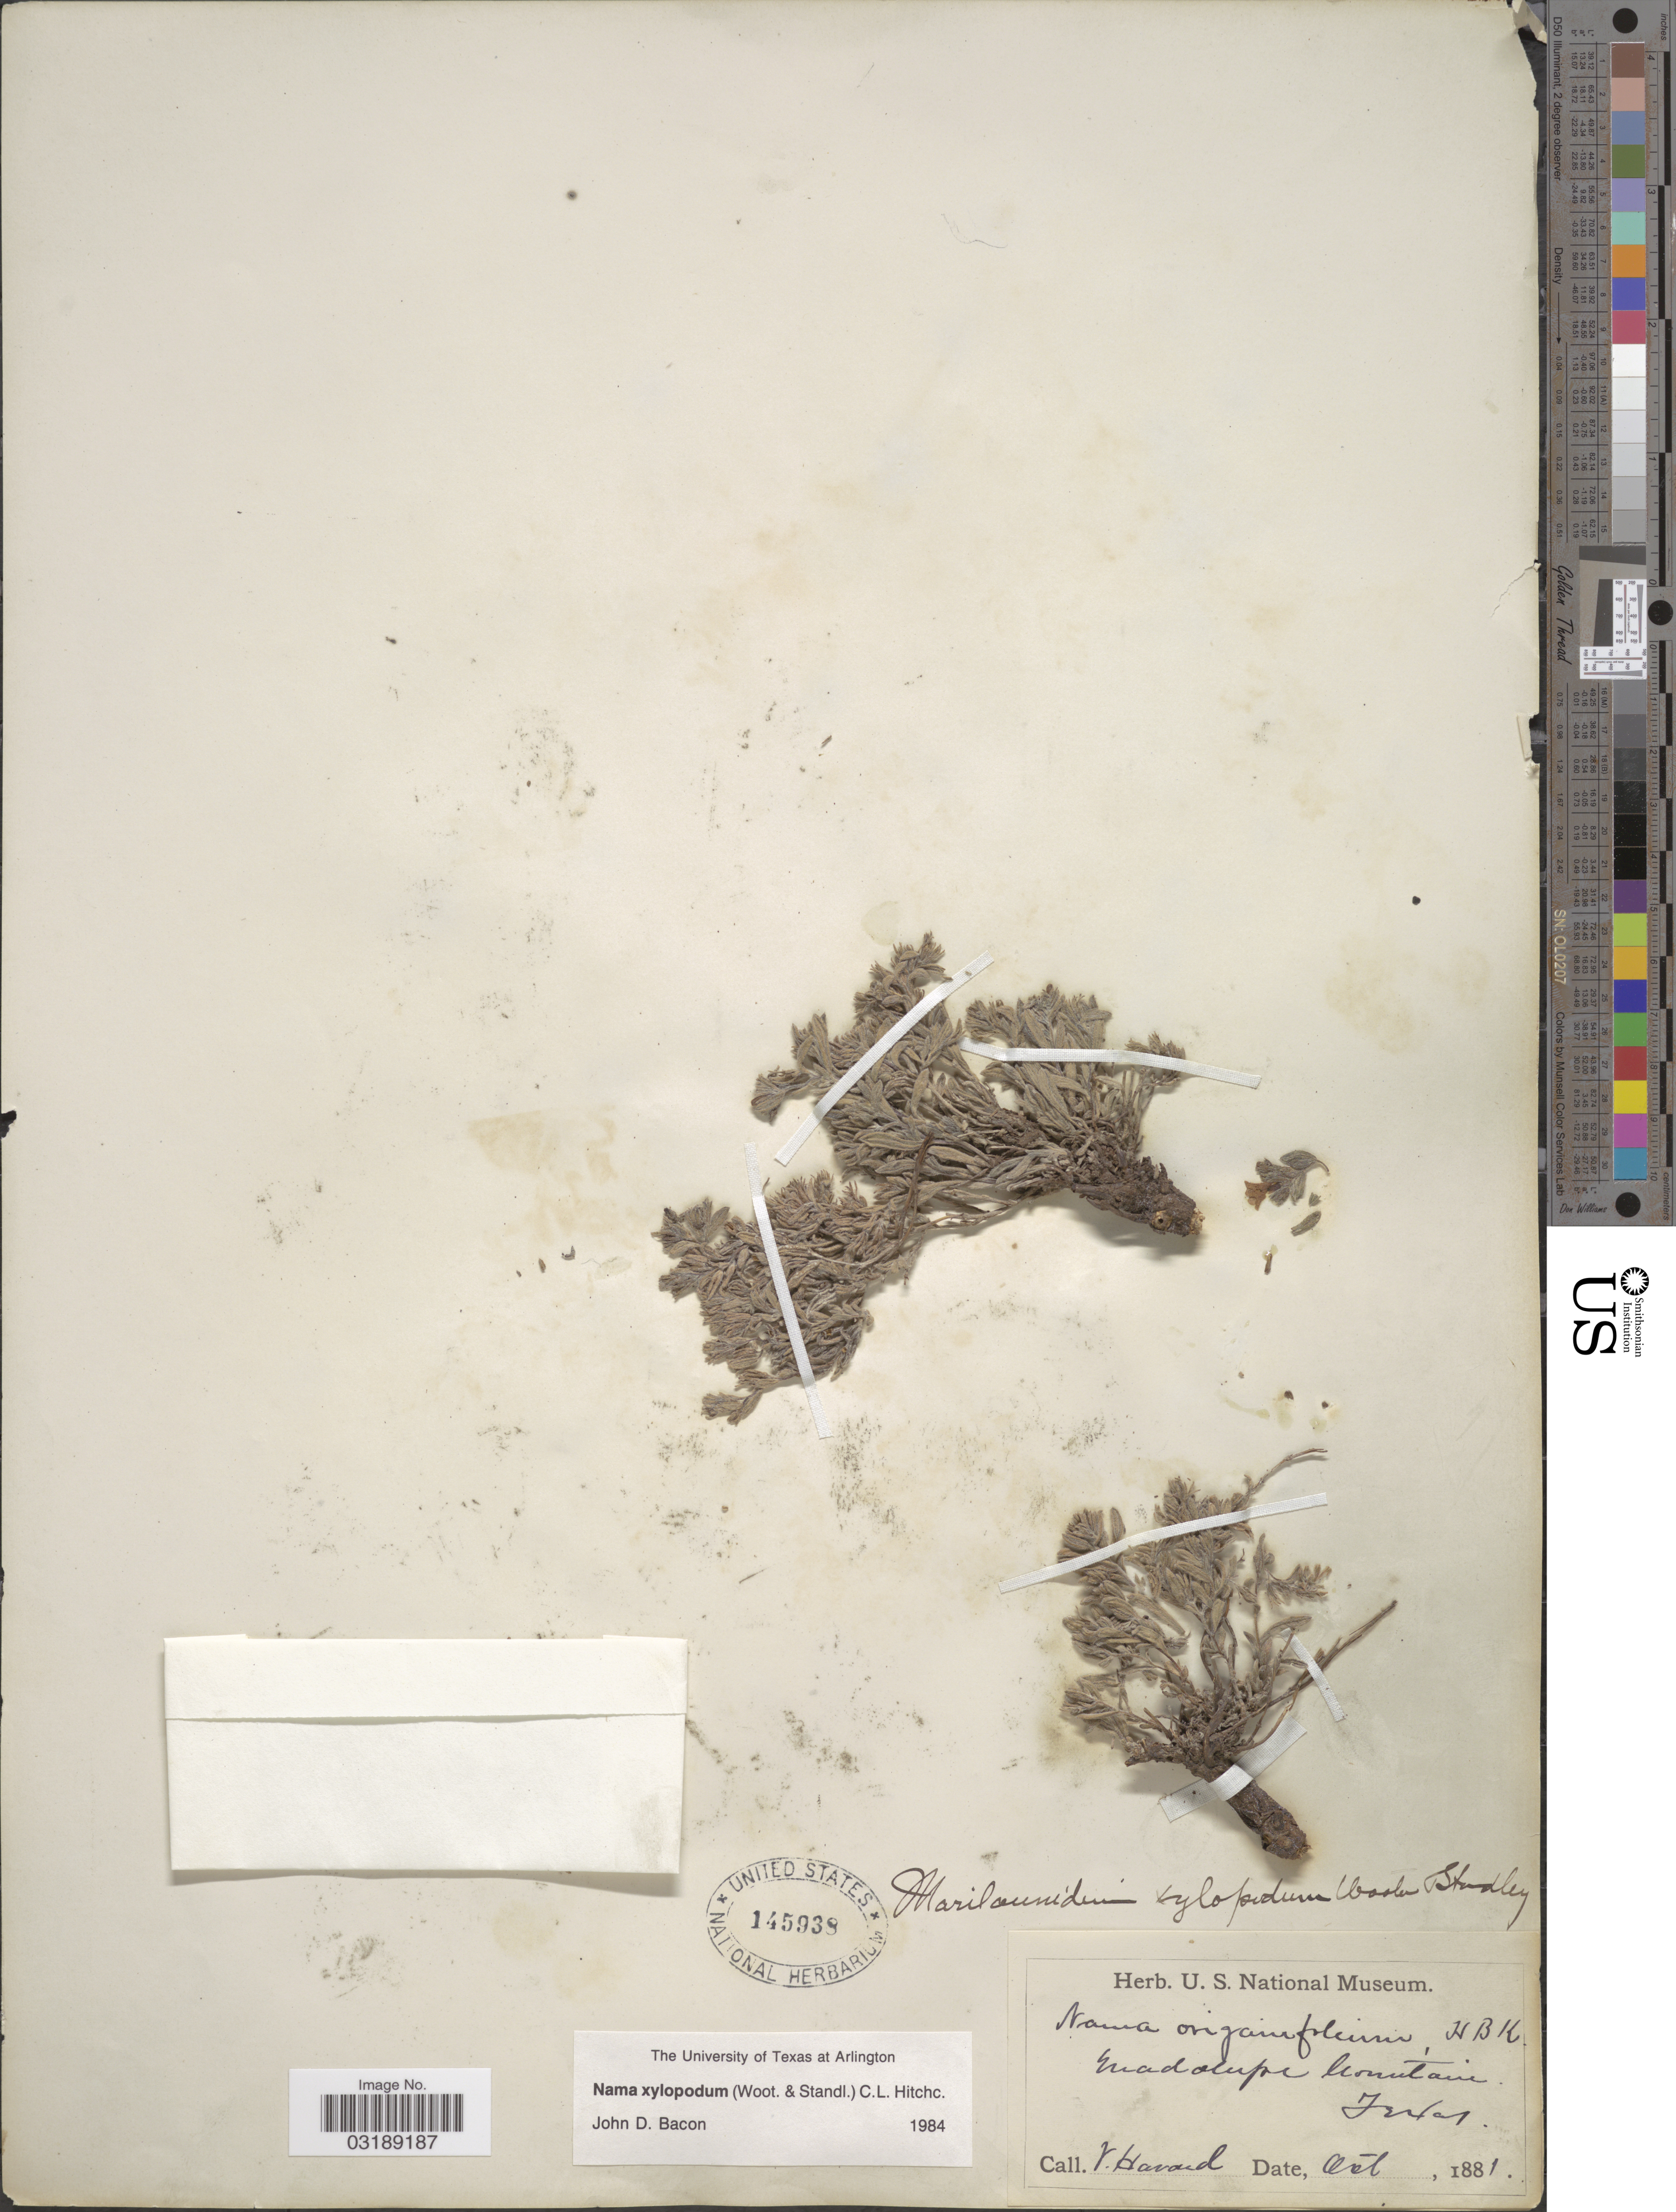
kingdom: Plantae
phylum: Tracheophyta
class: Magnoliopsida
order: Boraginales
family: Namaceae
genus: Nama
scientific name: Nama xylopoda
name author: (Wooton & Standl.) C.L. Hitchc.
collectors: V. Havard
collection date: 1881-10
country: United States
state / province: Texas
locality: Guadalupe Mountain, Texas.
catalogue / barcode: US 145938